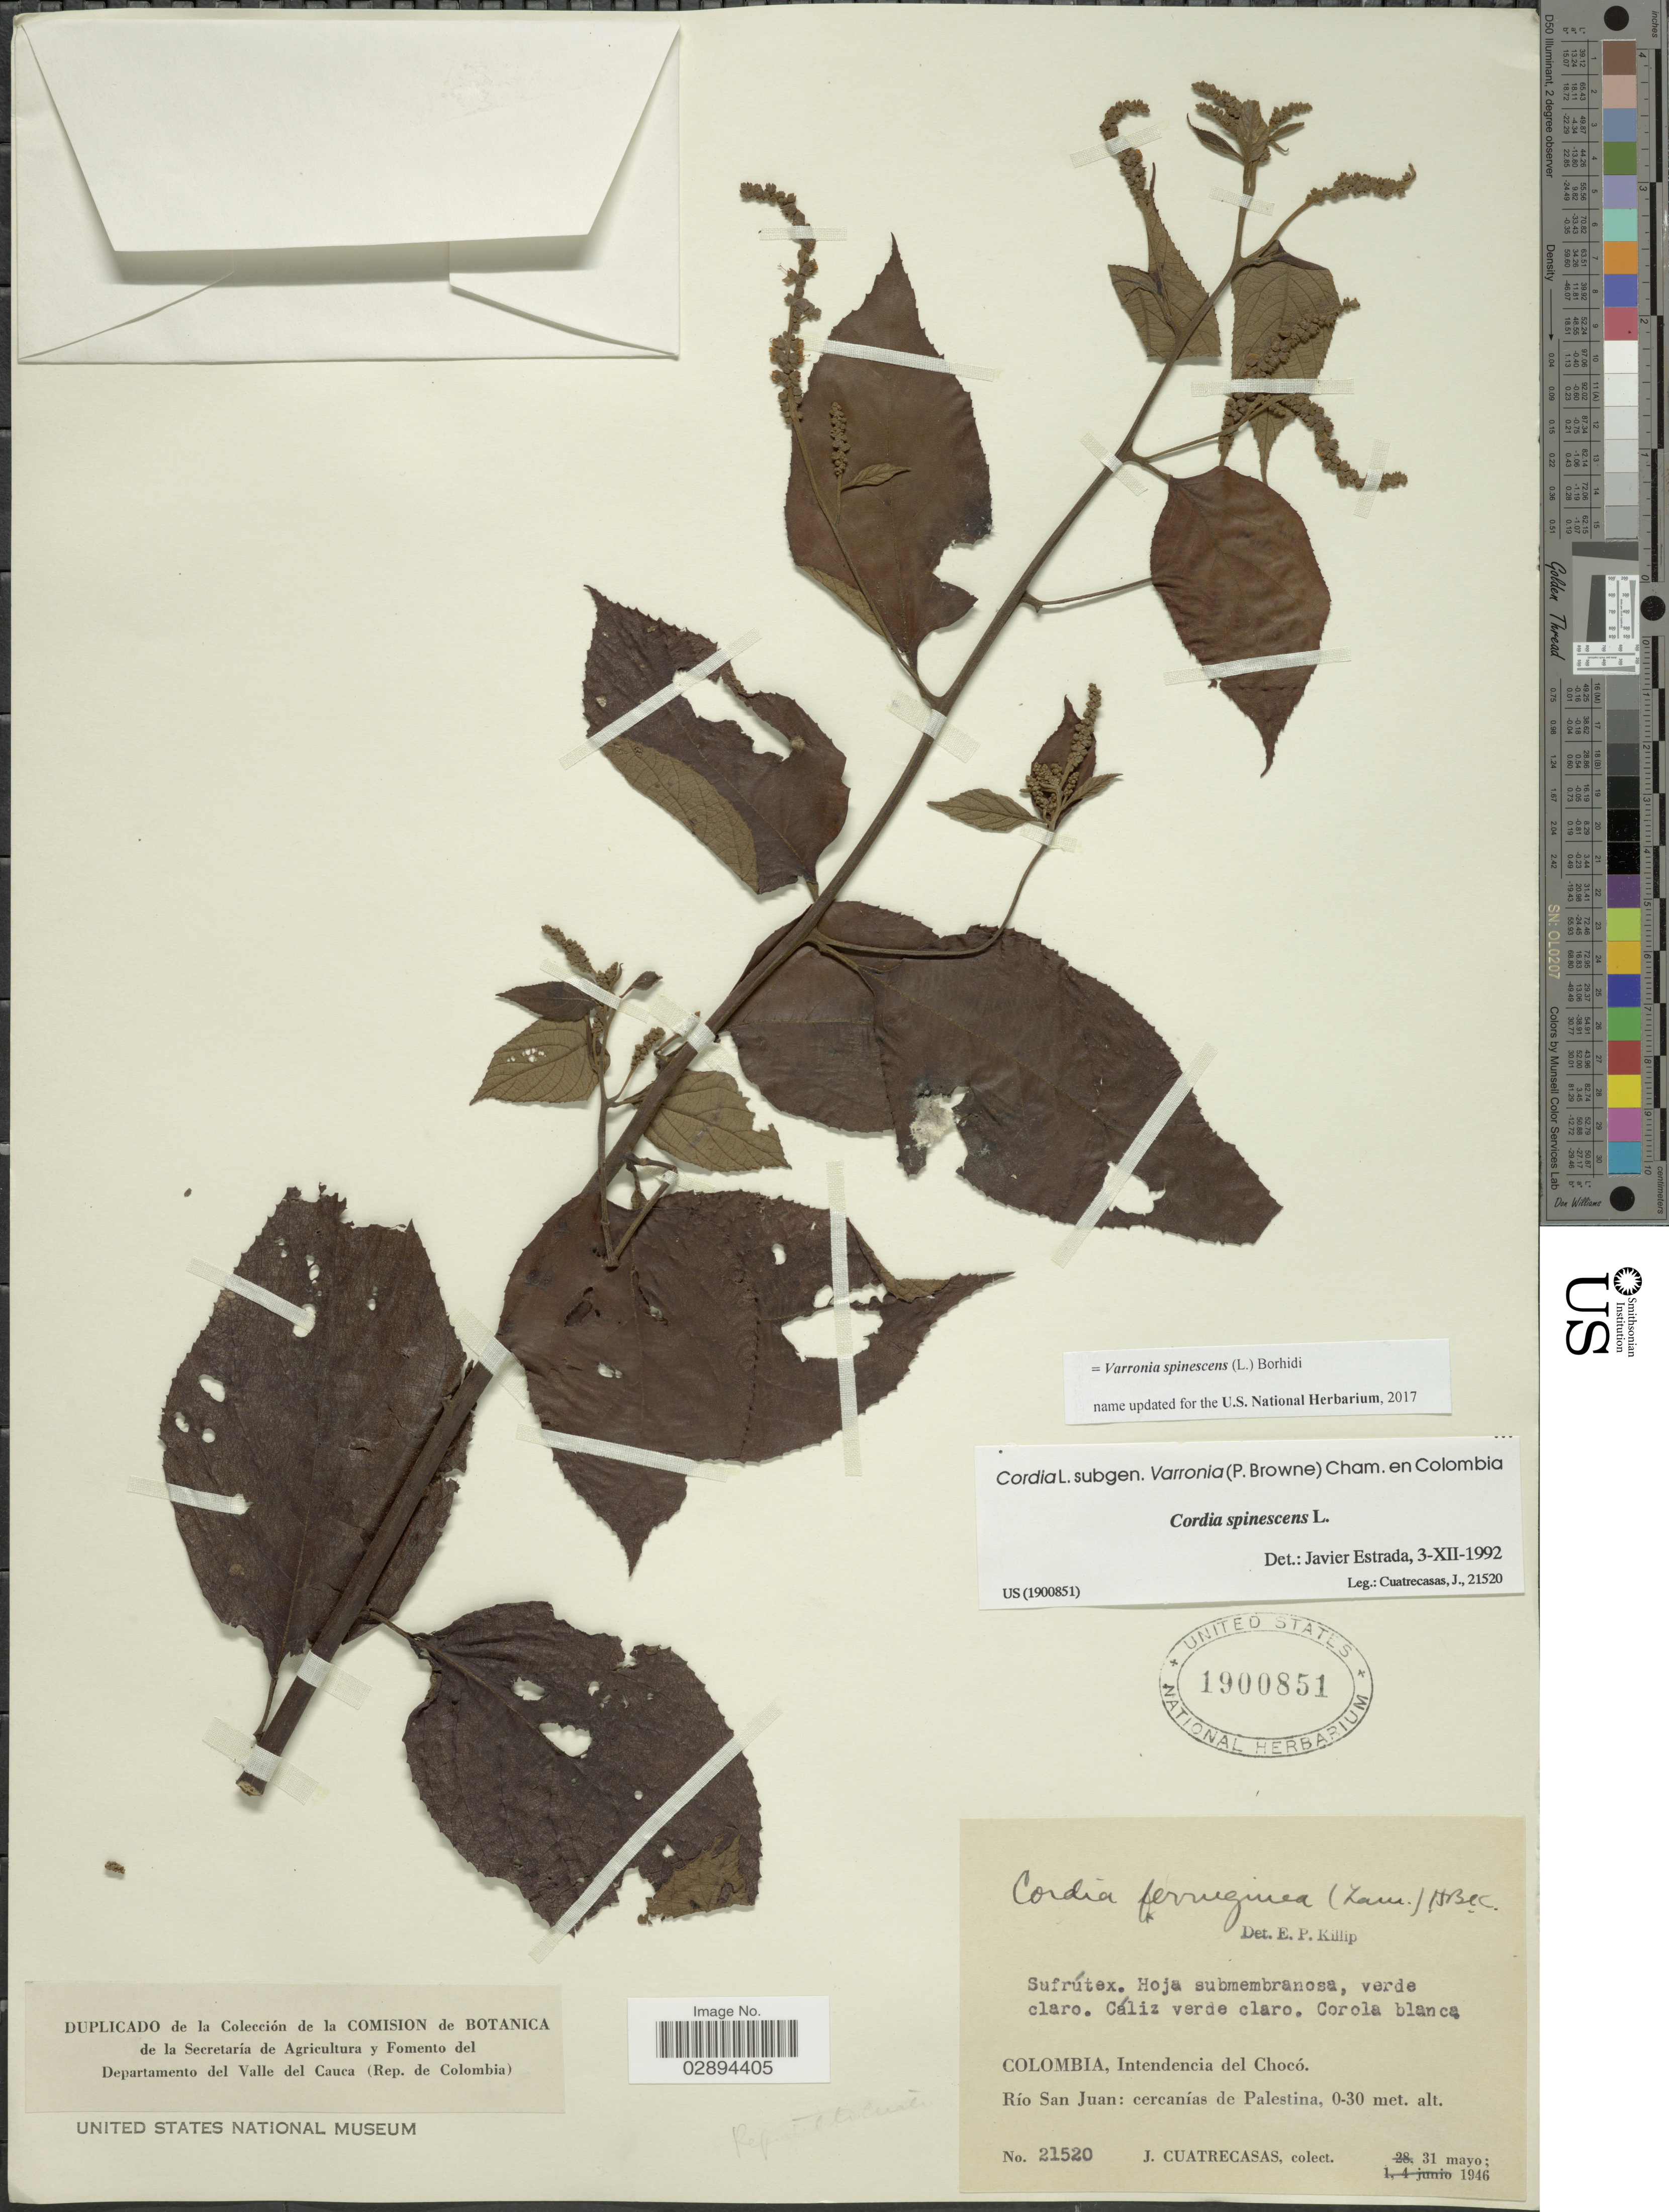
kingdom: Plantae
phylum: Tracheophyta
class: Magnoliopsida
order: Boraginales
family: Cordiaceae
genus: Varronia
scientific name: Varronia spinescens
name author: (L.) Borhidi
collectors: J. Cuatrecasas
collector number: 21520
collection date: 1946-05-31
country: Colombia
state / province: Chocó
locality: Intendencia del Chocó, Río San Juan, cercanías de Palestina.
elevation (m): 0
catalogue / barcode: US 1900851